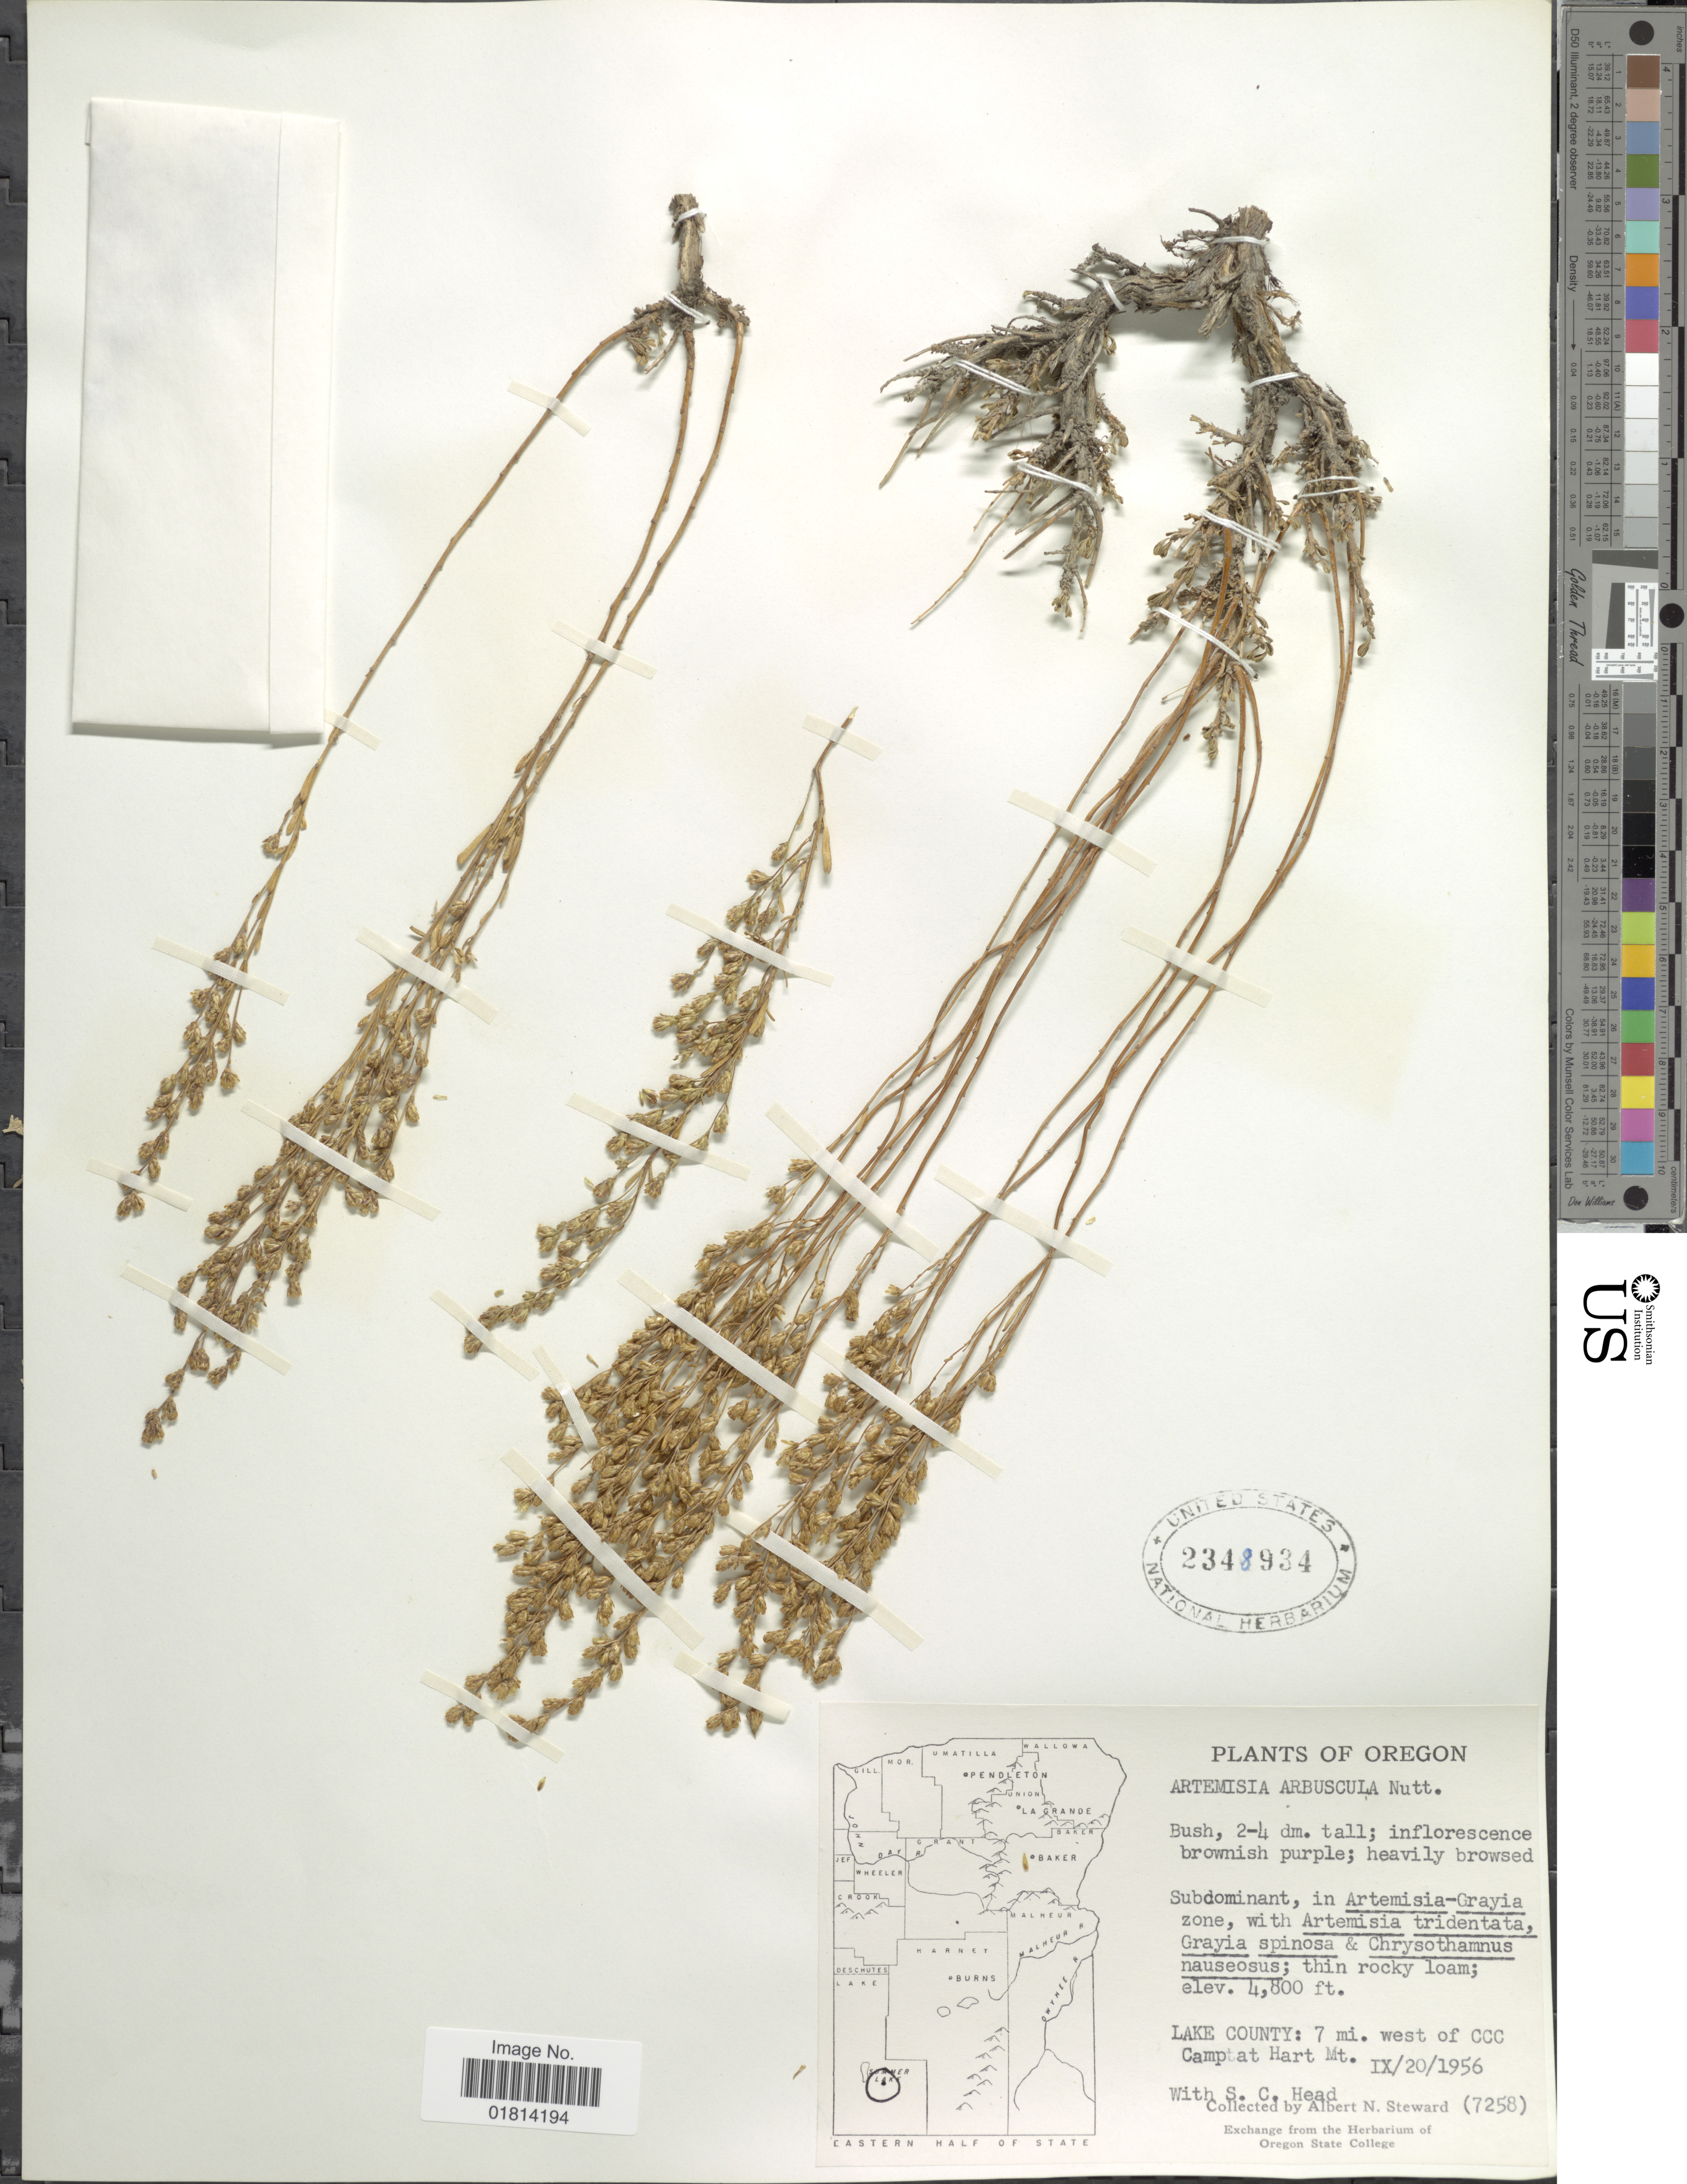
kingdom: Plantae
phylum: Tracheophyta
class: Magnoliopsida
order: Asterales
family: Asteraceae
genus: Artemisia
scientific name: Artemisia arbuscula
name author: Nutt.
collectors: A. N. Steward & S. Head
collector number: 7258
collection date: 1956-09-20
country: United States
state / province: Oregon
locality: Lake County: 7 mi. west of CCC Camp at Hart Mt.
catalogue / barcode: US 2348934